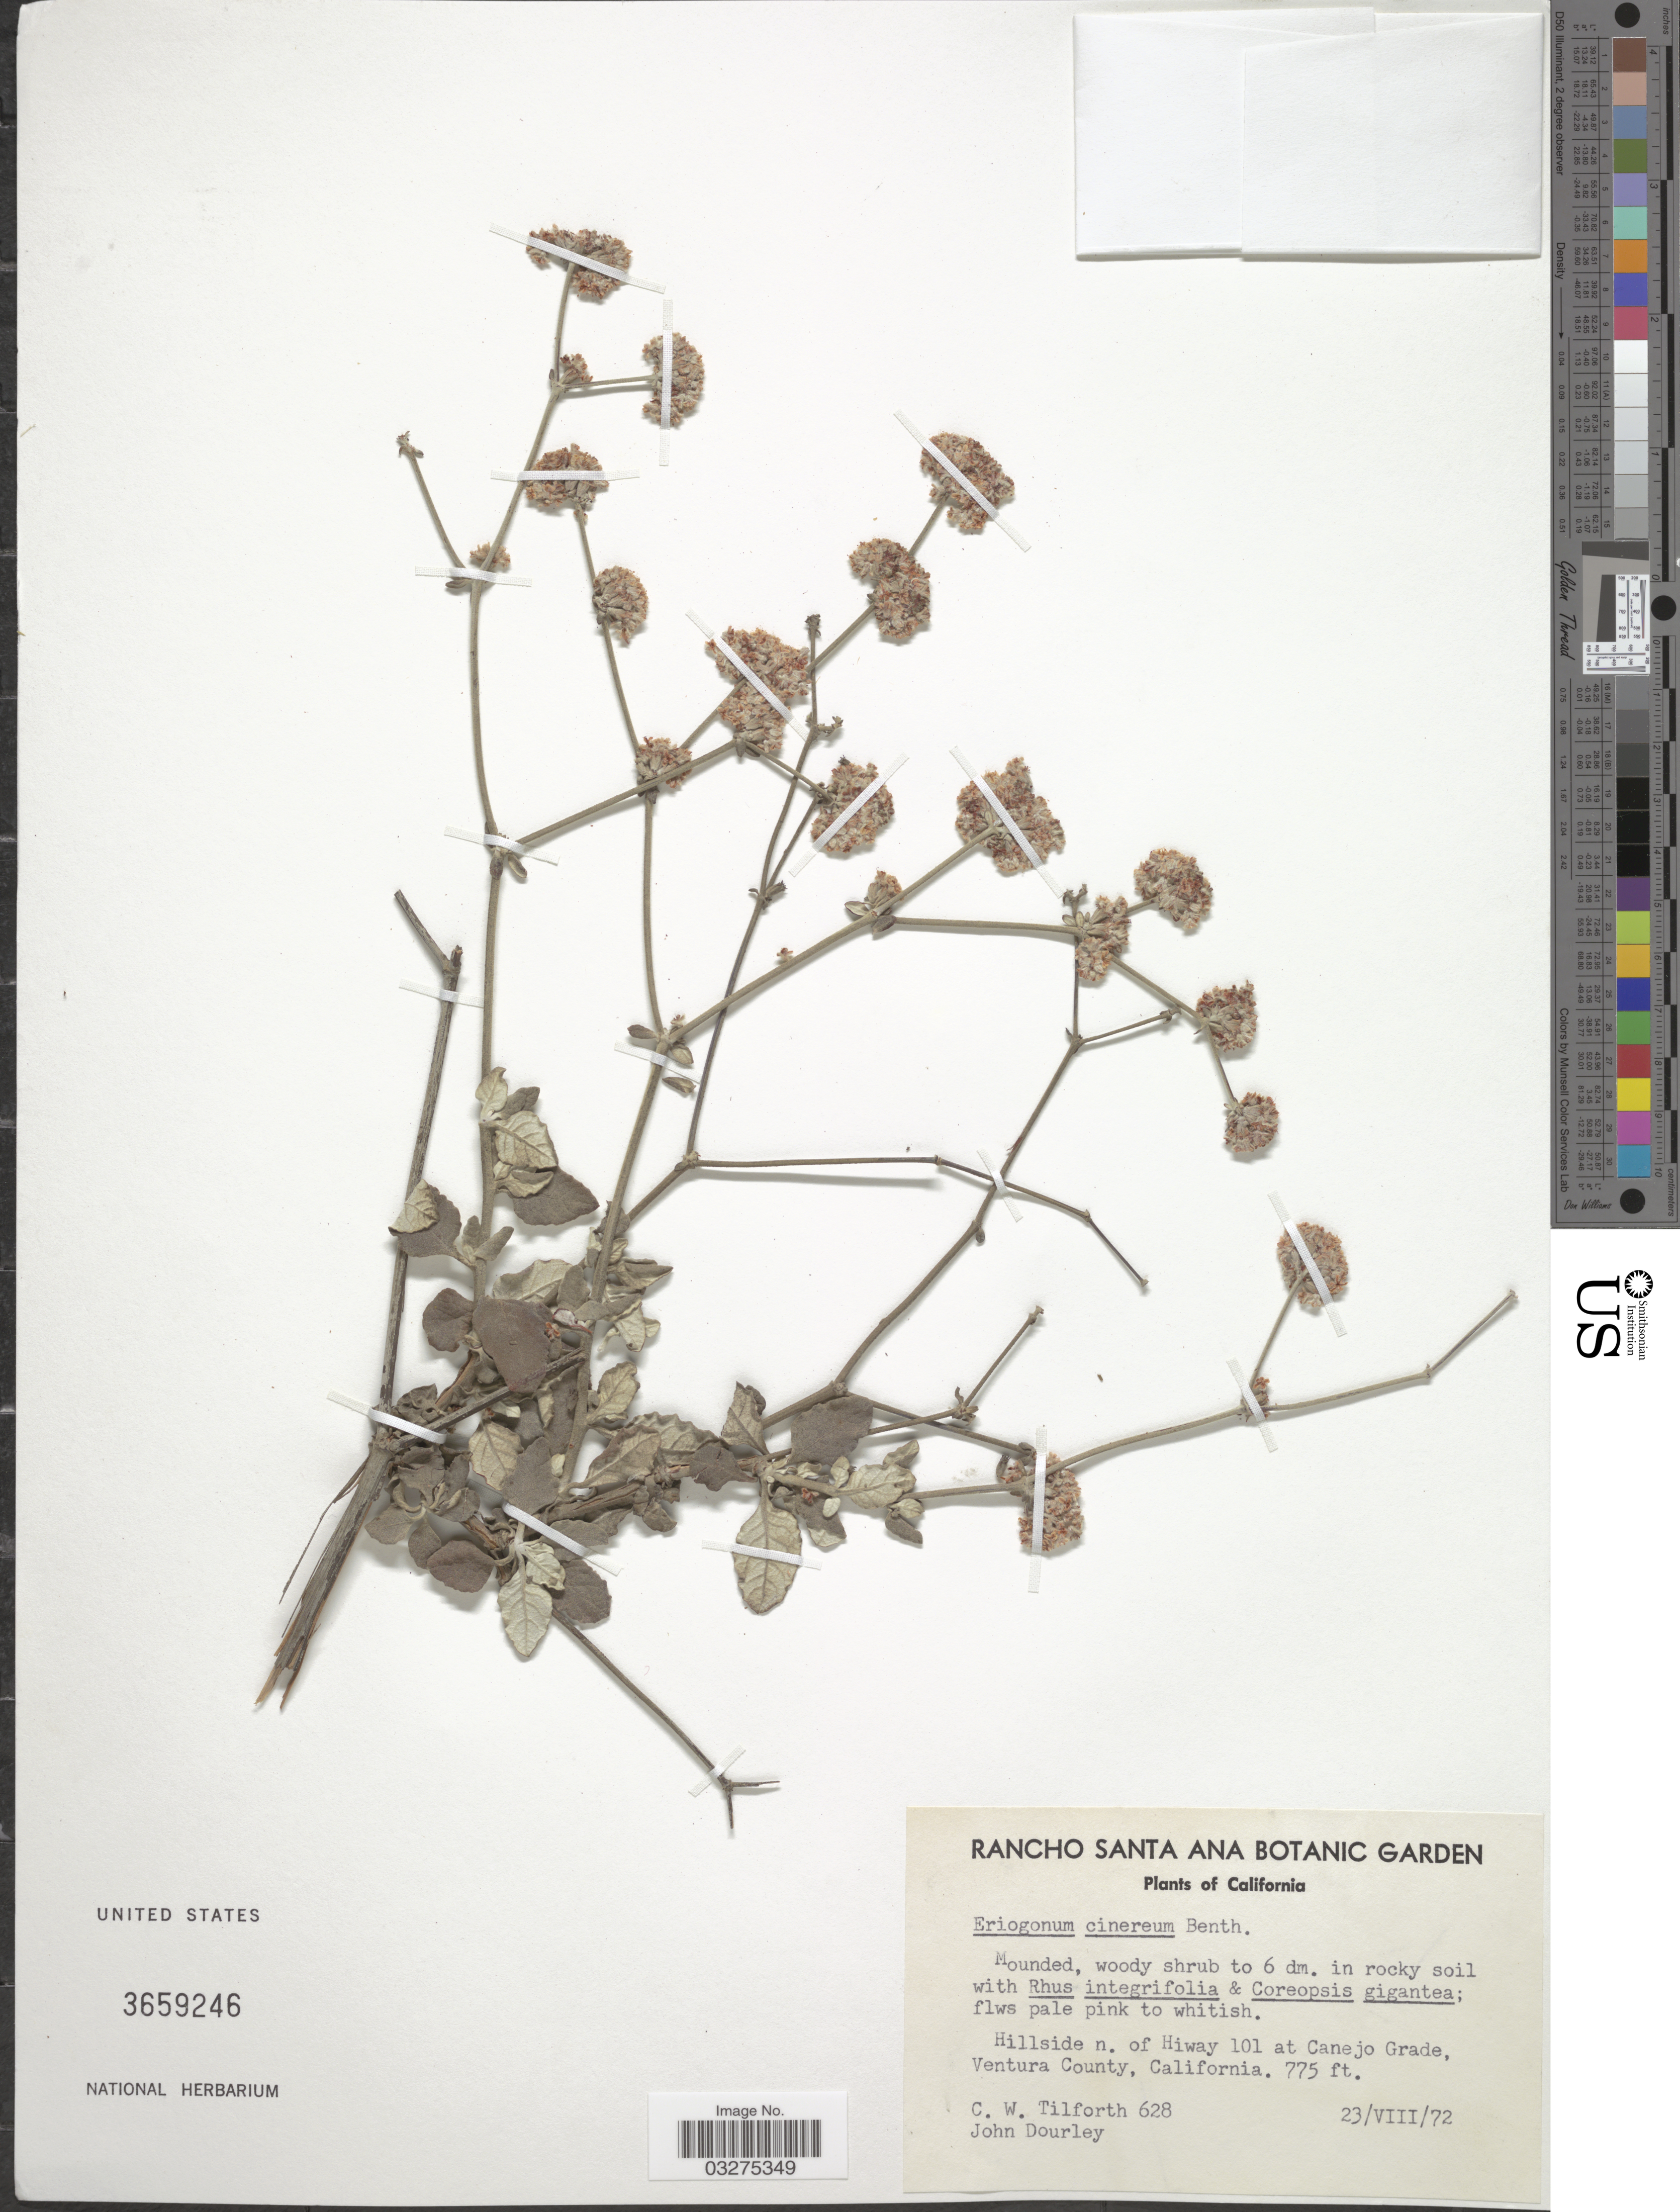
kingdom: Plantae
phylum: Tracheophyta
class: Magnoliopsida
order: Caryophyllales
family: Polygonaceae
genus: Eriogonum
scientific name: Eriogonum cinerum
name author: Benth.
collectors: C. Tilforth & J. Dourley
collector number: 628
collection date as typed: Transcribed d/m/y: 23/8/72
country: United States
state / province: California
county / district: Ventura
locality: Hillside n. of Hiway 101 at Canejo Grade, Ventura County.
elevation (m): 236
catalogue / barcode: US 3659246